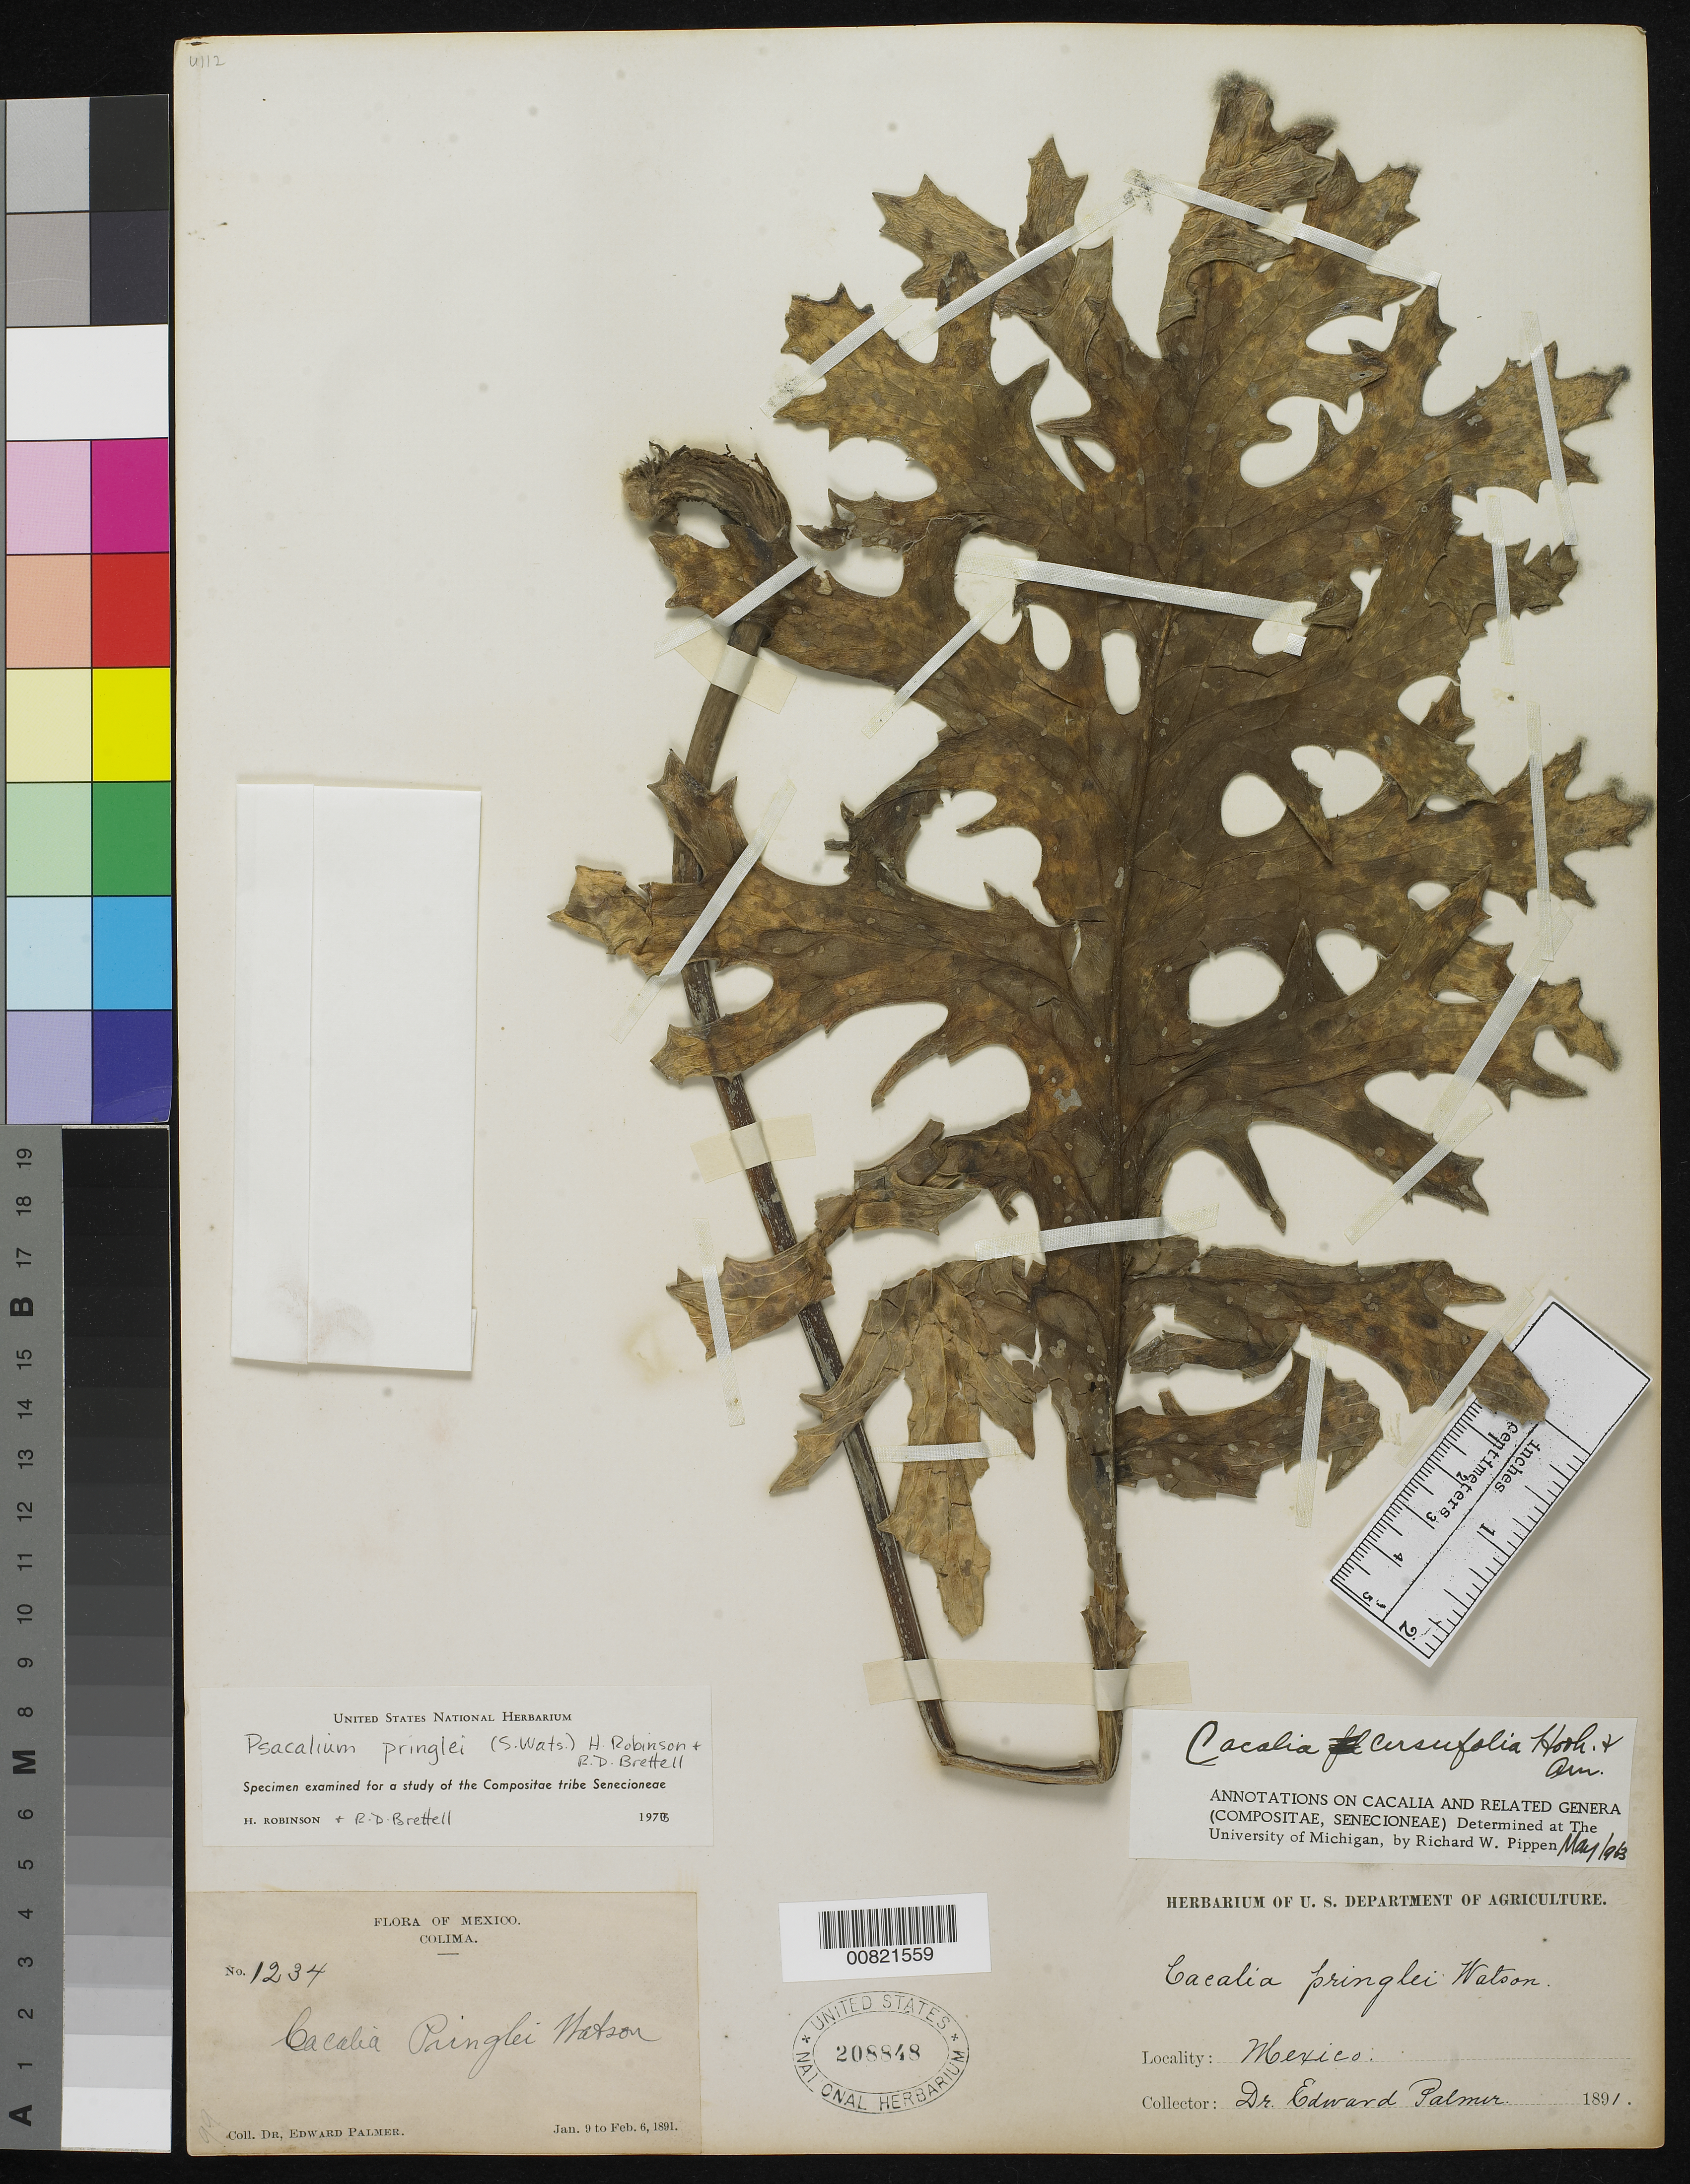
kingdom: Plantae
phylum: Tracheophyta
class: Magnoliopsida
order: Asterales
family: Asteraceae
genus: Psacalium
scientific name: Psacalium pringlei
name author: (S. Watson) H. Rob. & Brettell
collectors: E. Palmer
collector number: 1234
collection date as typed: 09 Jan 1891 to 06 Feb 1891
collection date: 1891-01-09/1891-02-06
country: Mexico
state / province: Colima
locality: Colima.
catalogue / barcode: US 208848